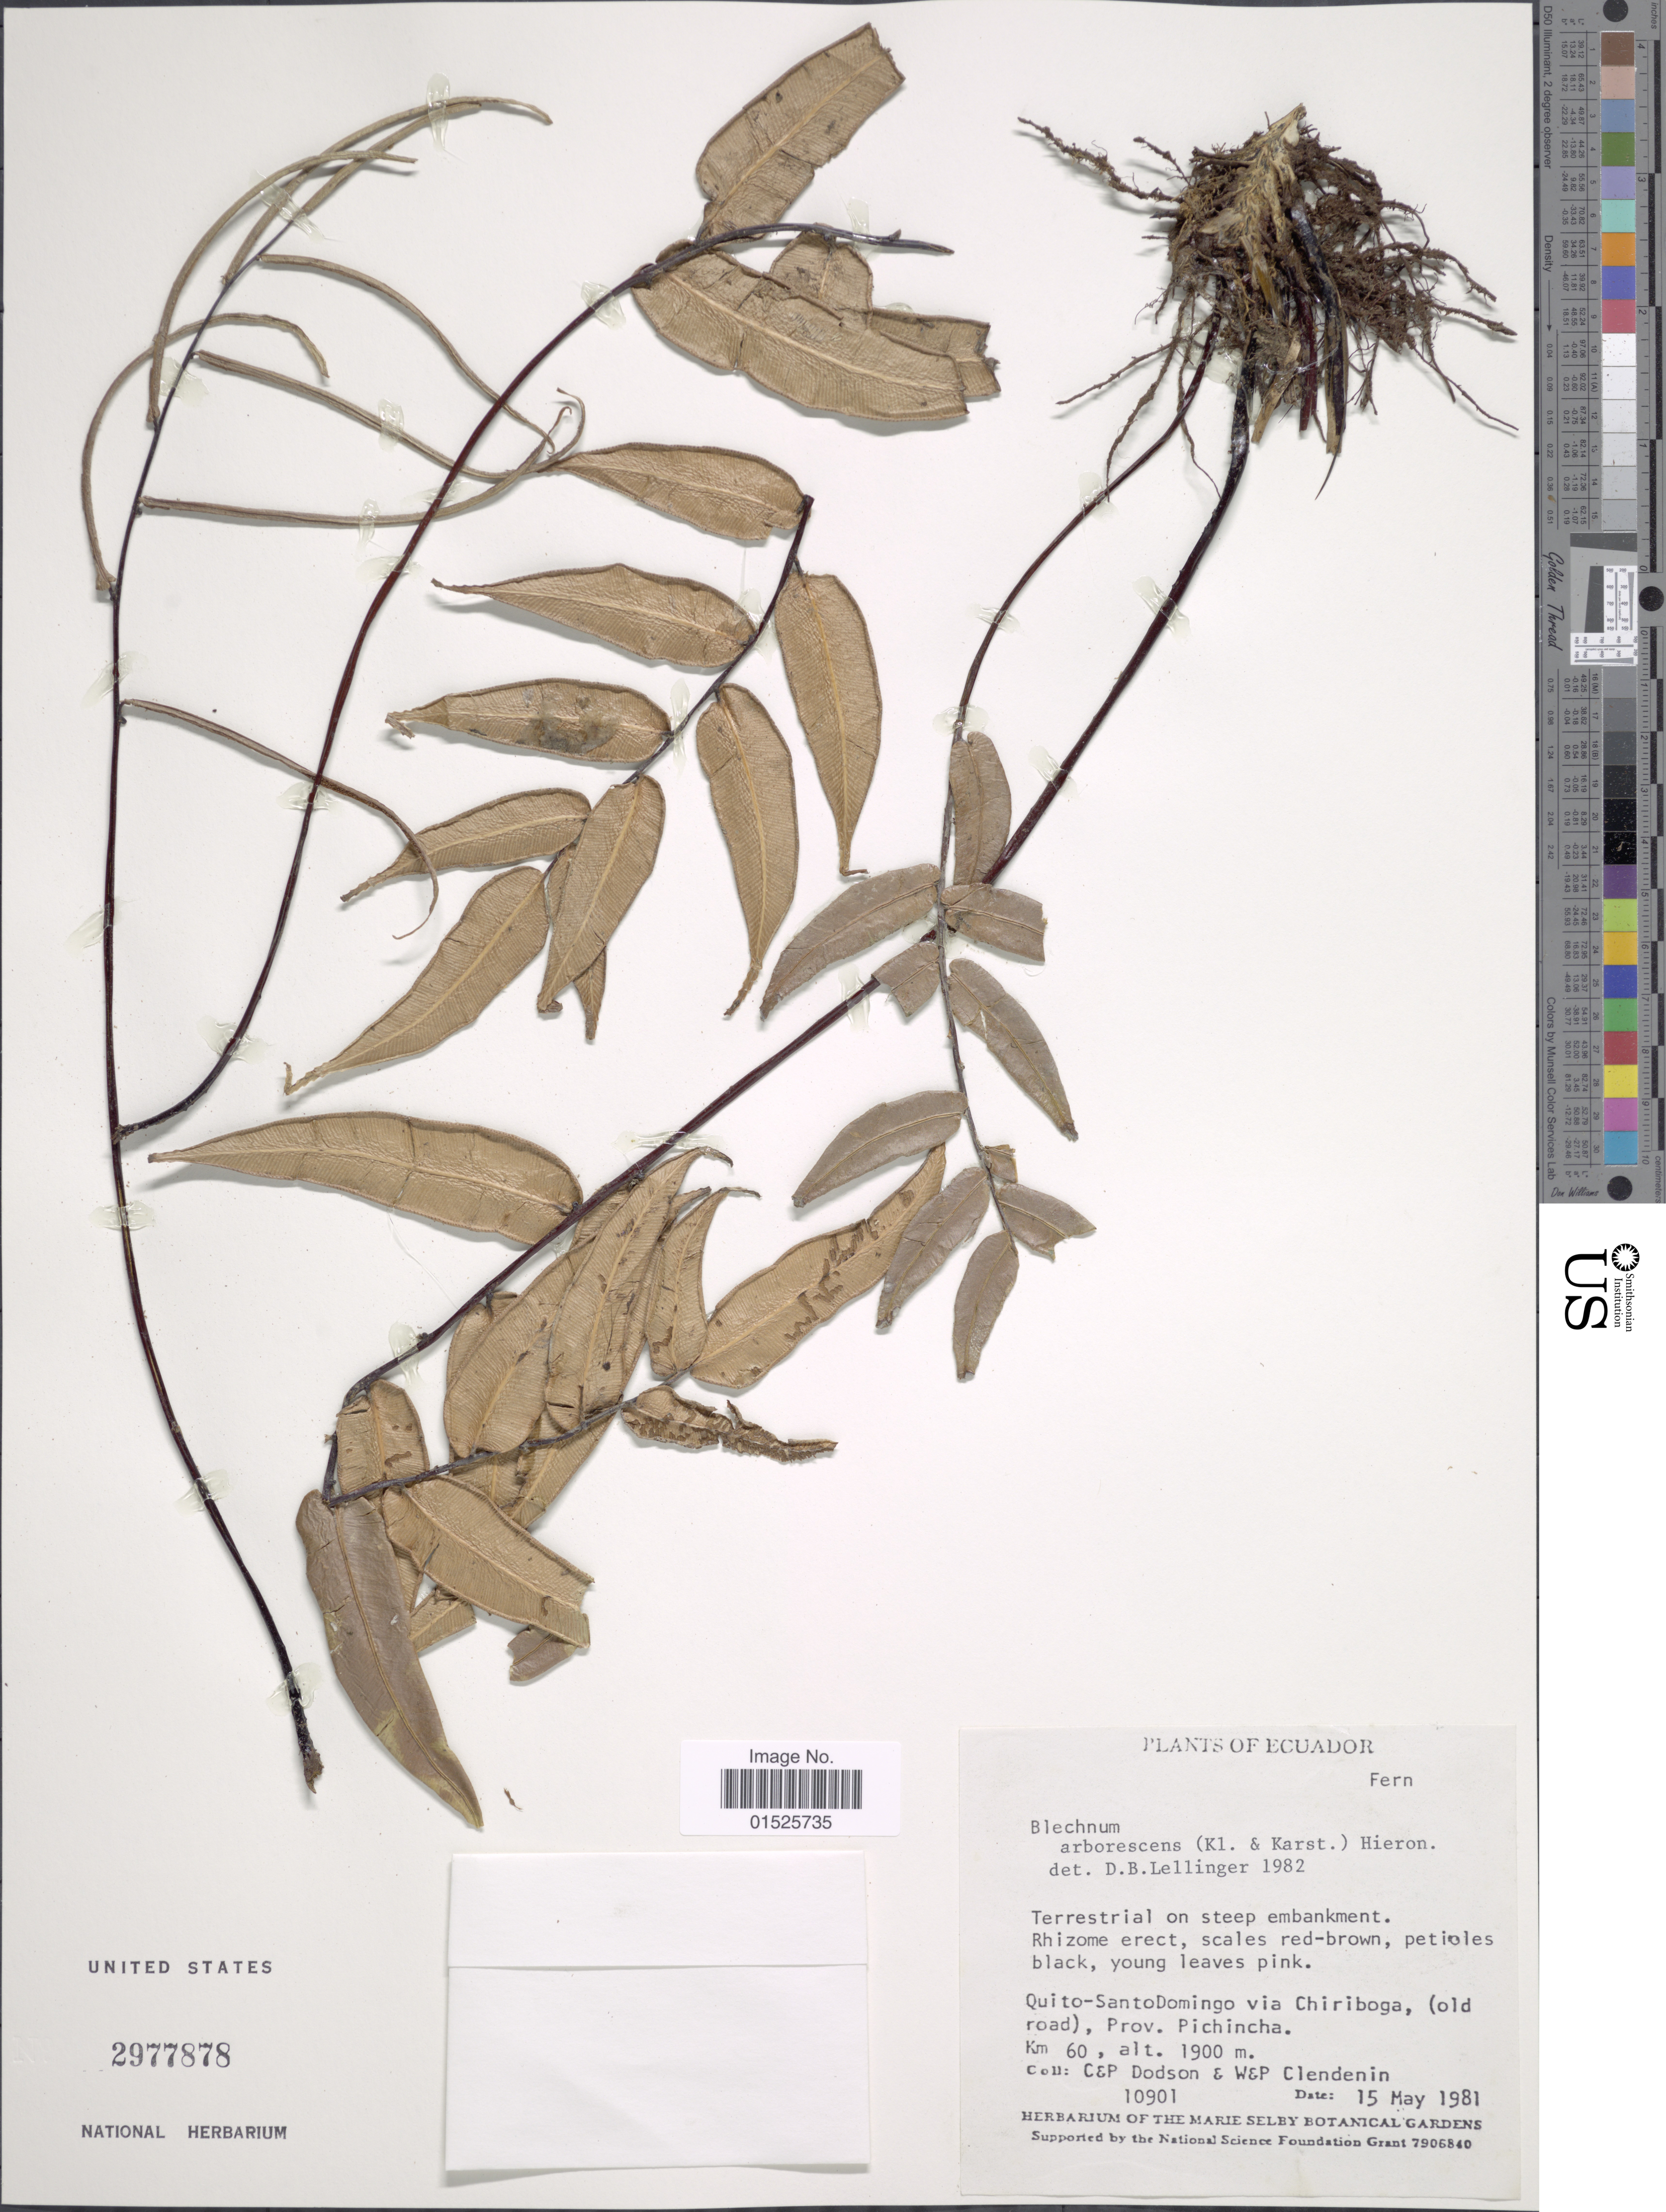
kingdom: Plantae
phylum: Tracheophyta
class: Polypodiopsida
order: Polypodiales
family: Blechnaceae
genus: Blechnum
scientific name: Blechnum cordatum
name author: (Desv.) Hieron.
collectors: C. Dodson, P. M. Dodson, W. Clendenin & P. Clendenin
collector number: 10901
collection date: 1981-05-15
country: Ecuador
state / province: Pichincha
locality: Quito-SantoDomingo via Chiriboga, (old road). Km. 60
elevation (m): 1900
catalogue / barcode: US 2977878